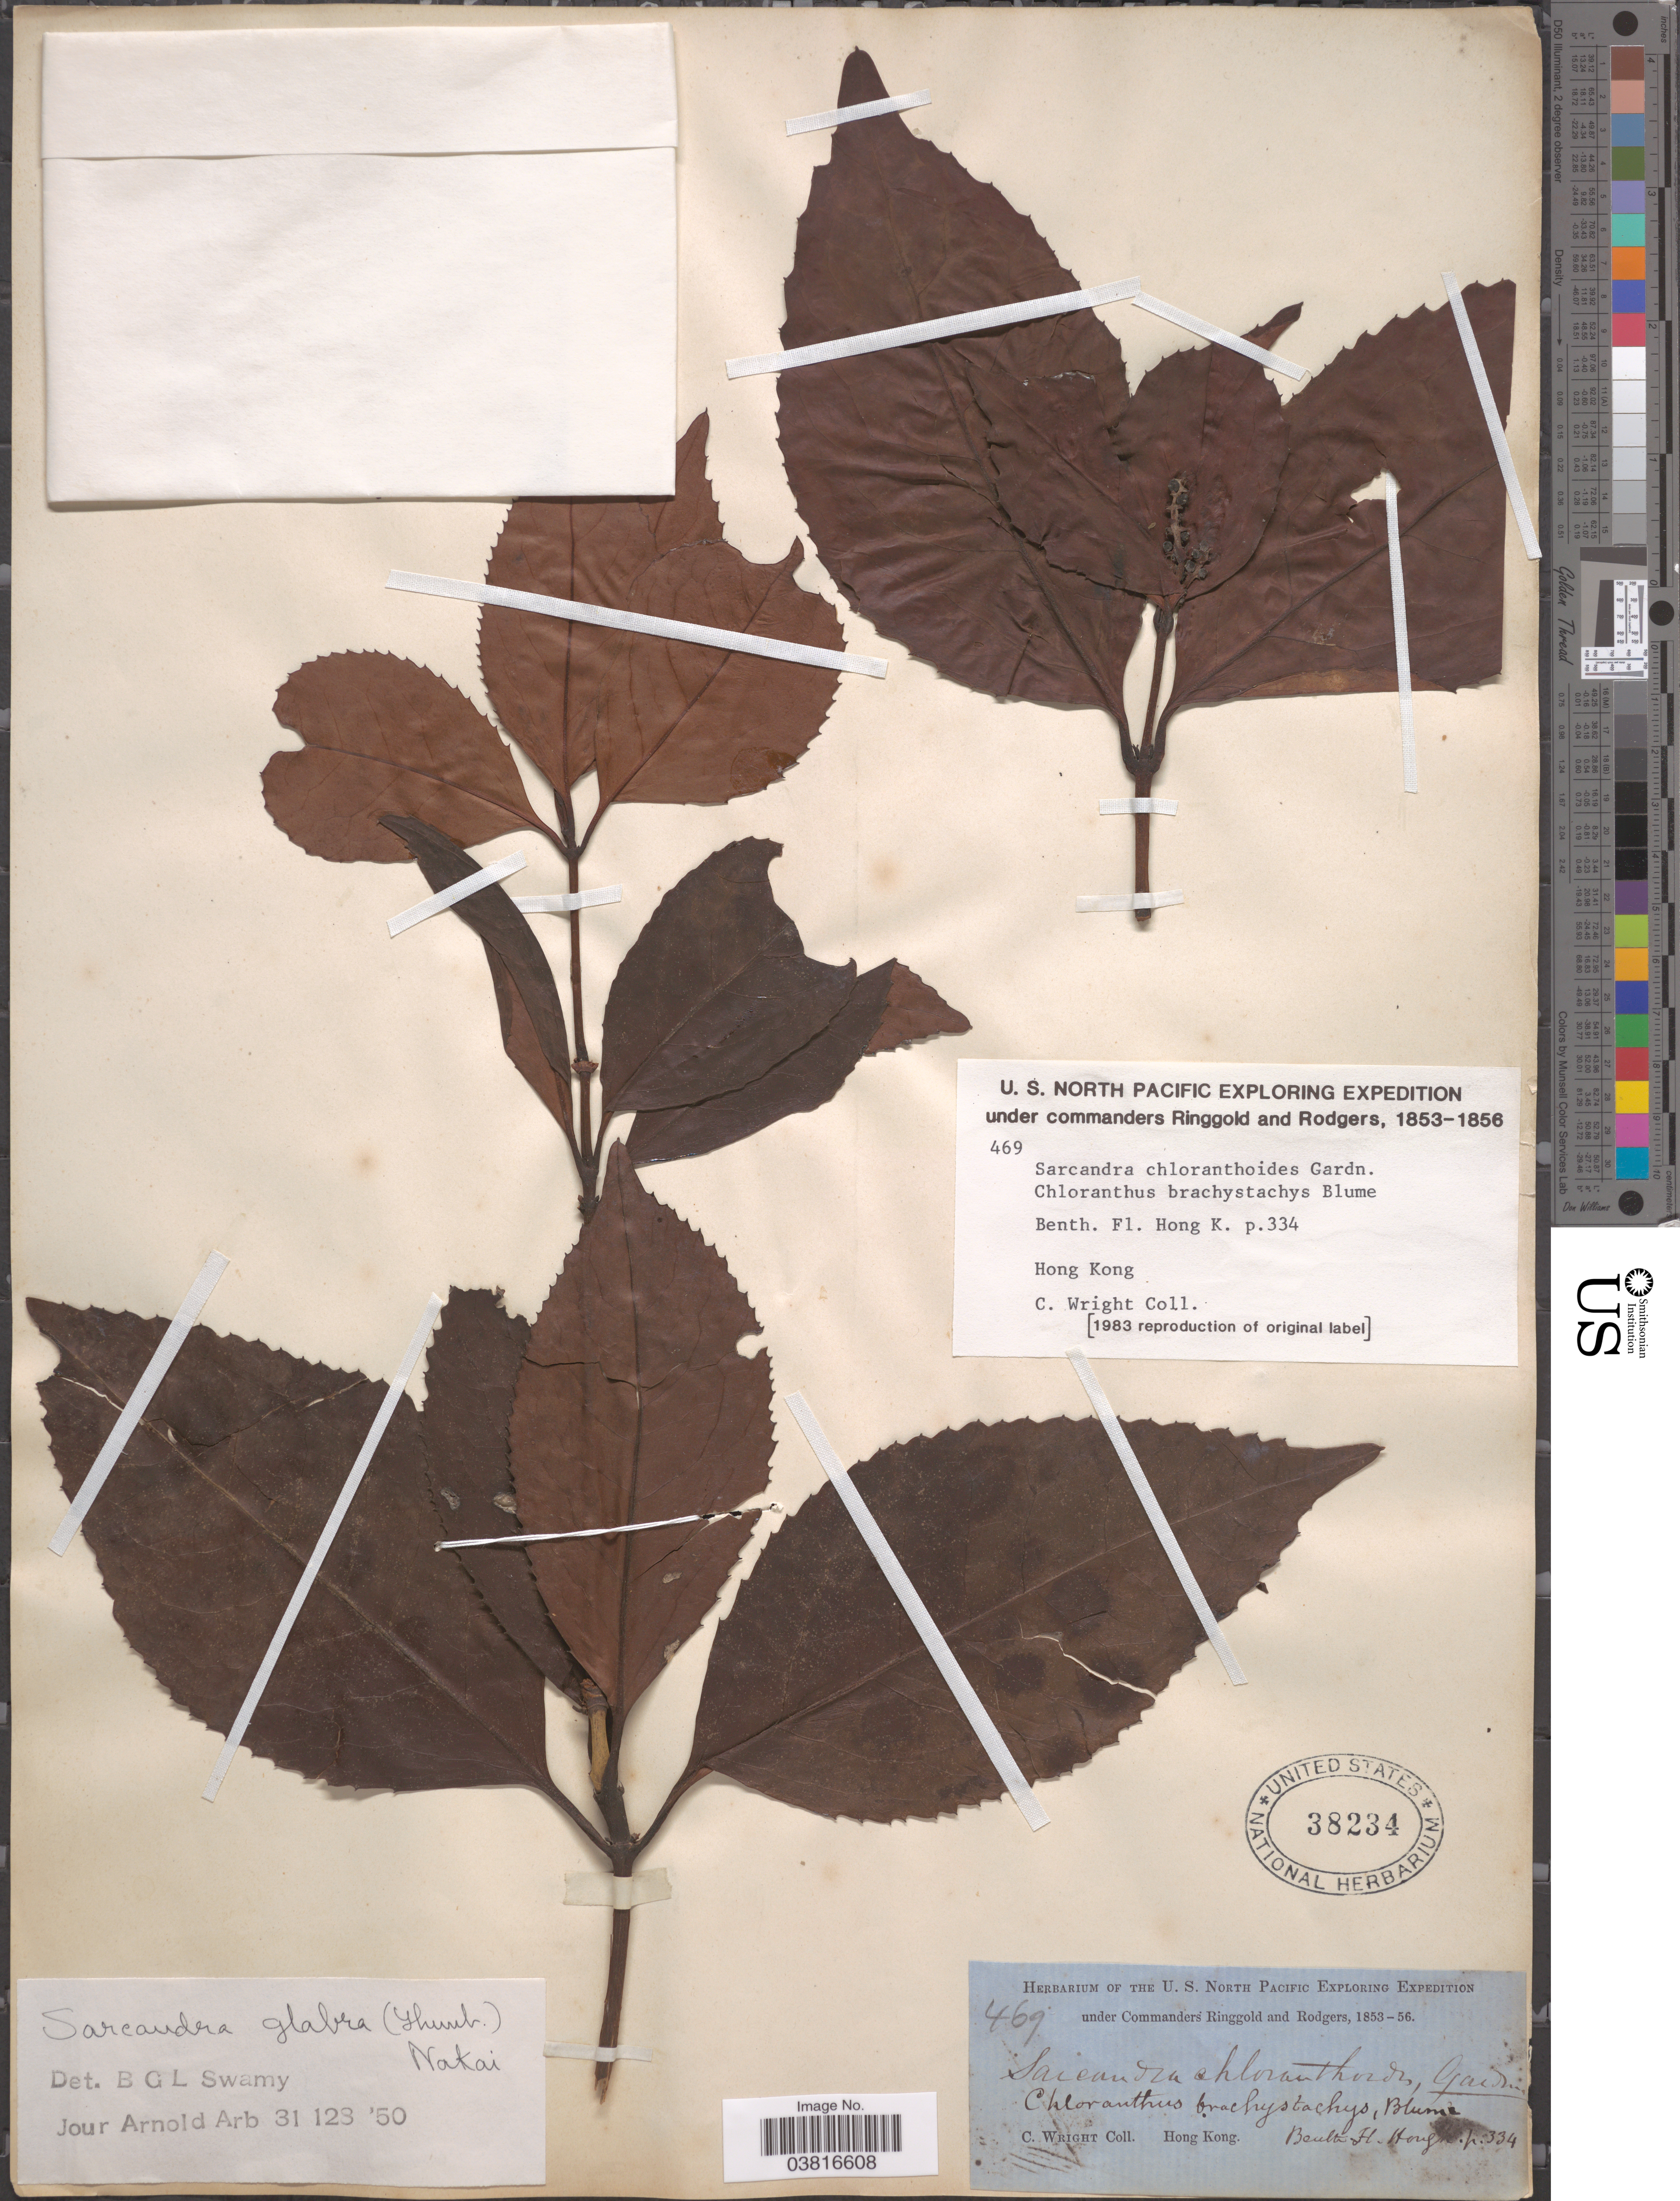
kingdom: Plantae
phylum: Tracheophyta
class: Magnoliopsida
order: Chloranthales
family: Chloranthaceae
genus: Sarcandra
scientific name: Sarcandra glabra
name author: (Thunb.) Nakai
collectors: C. Wright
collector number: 469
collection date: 1853/1856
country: China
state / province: Hong Kong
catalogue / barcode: US 38234